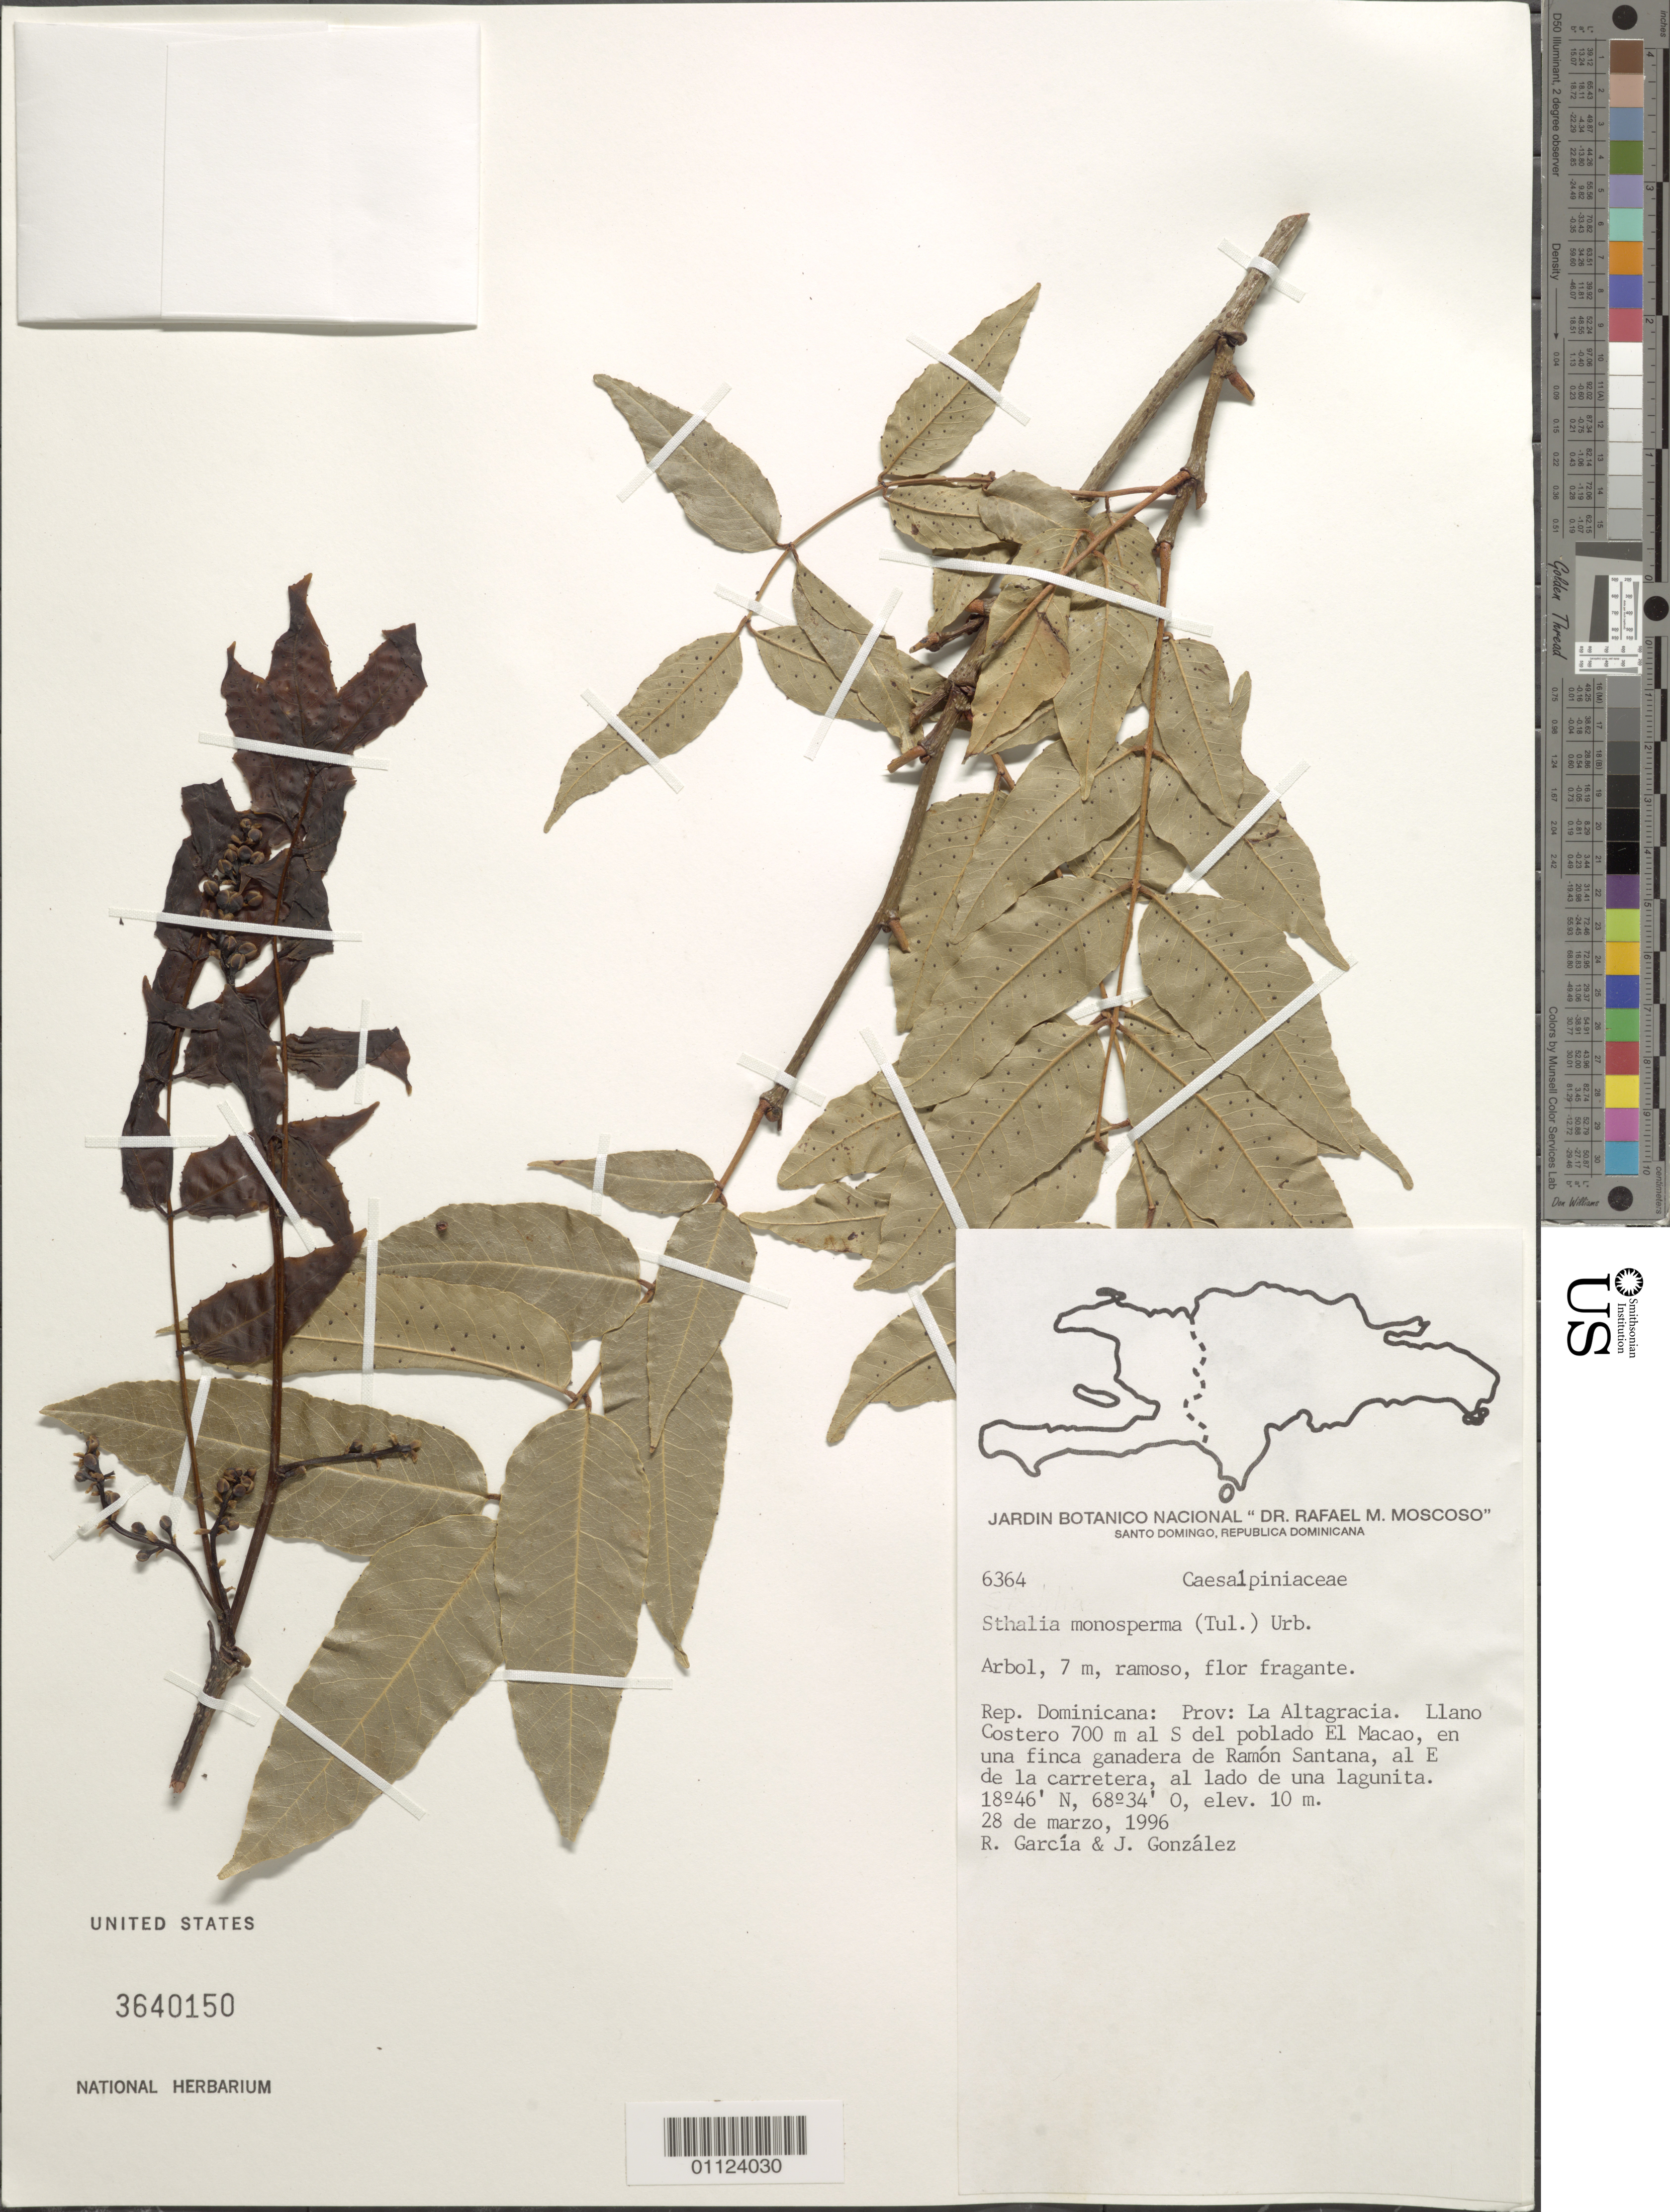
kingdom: Plantae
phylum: Tracheophyta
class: Magnoliopsida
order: Fabales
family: Fabaceae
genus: Libidibia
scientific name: Libidibia monosperma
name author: (Tul.) Gagnon & G.P. Lewis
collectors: R. G. García & J. González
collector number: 6364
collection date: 1996-03-28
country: Dominican Republic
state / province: La Altagracía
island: Hispaniola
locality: Llano Costero, 700 m al S del poblado El Macao, en una finca ganadera de Ramón Santana, al E de la carretera.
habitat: Al lado de una lagunita.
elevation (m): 10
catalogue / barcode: US 3640150